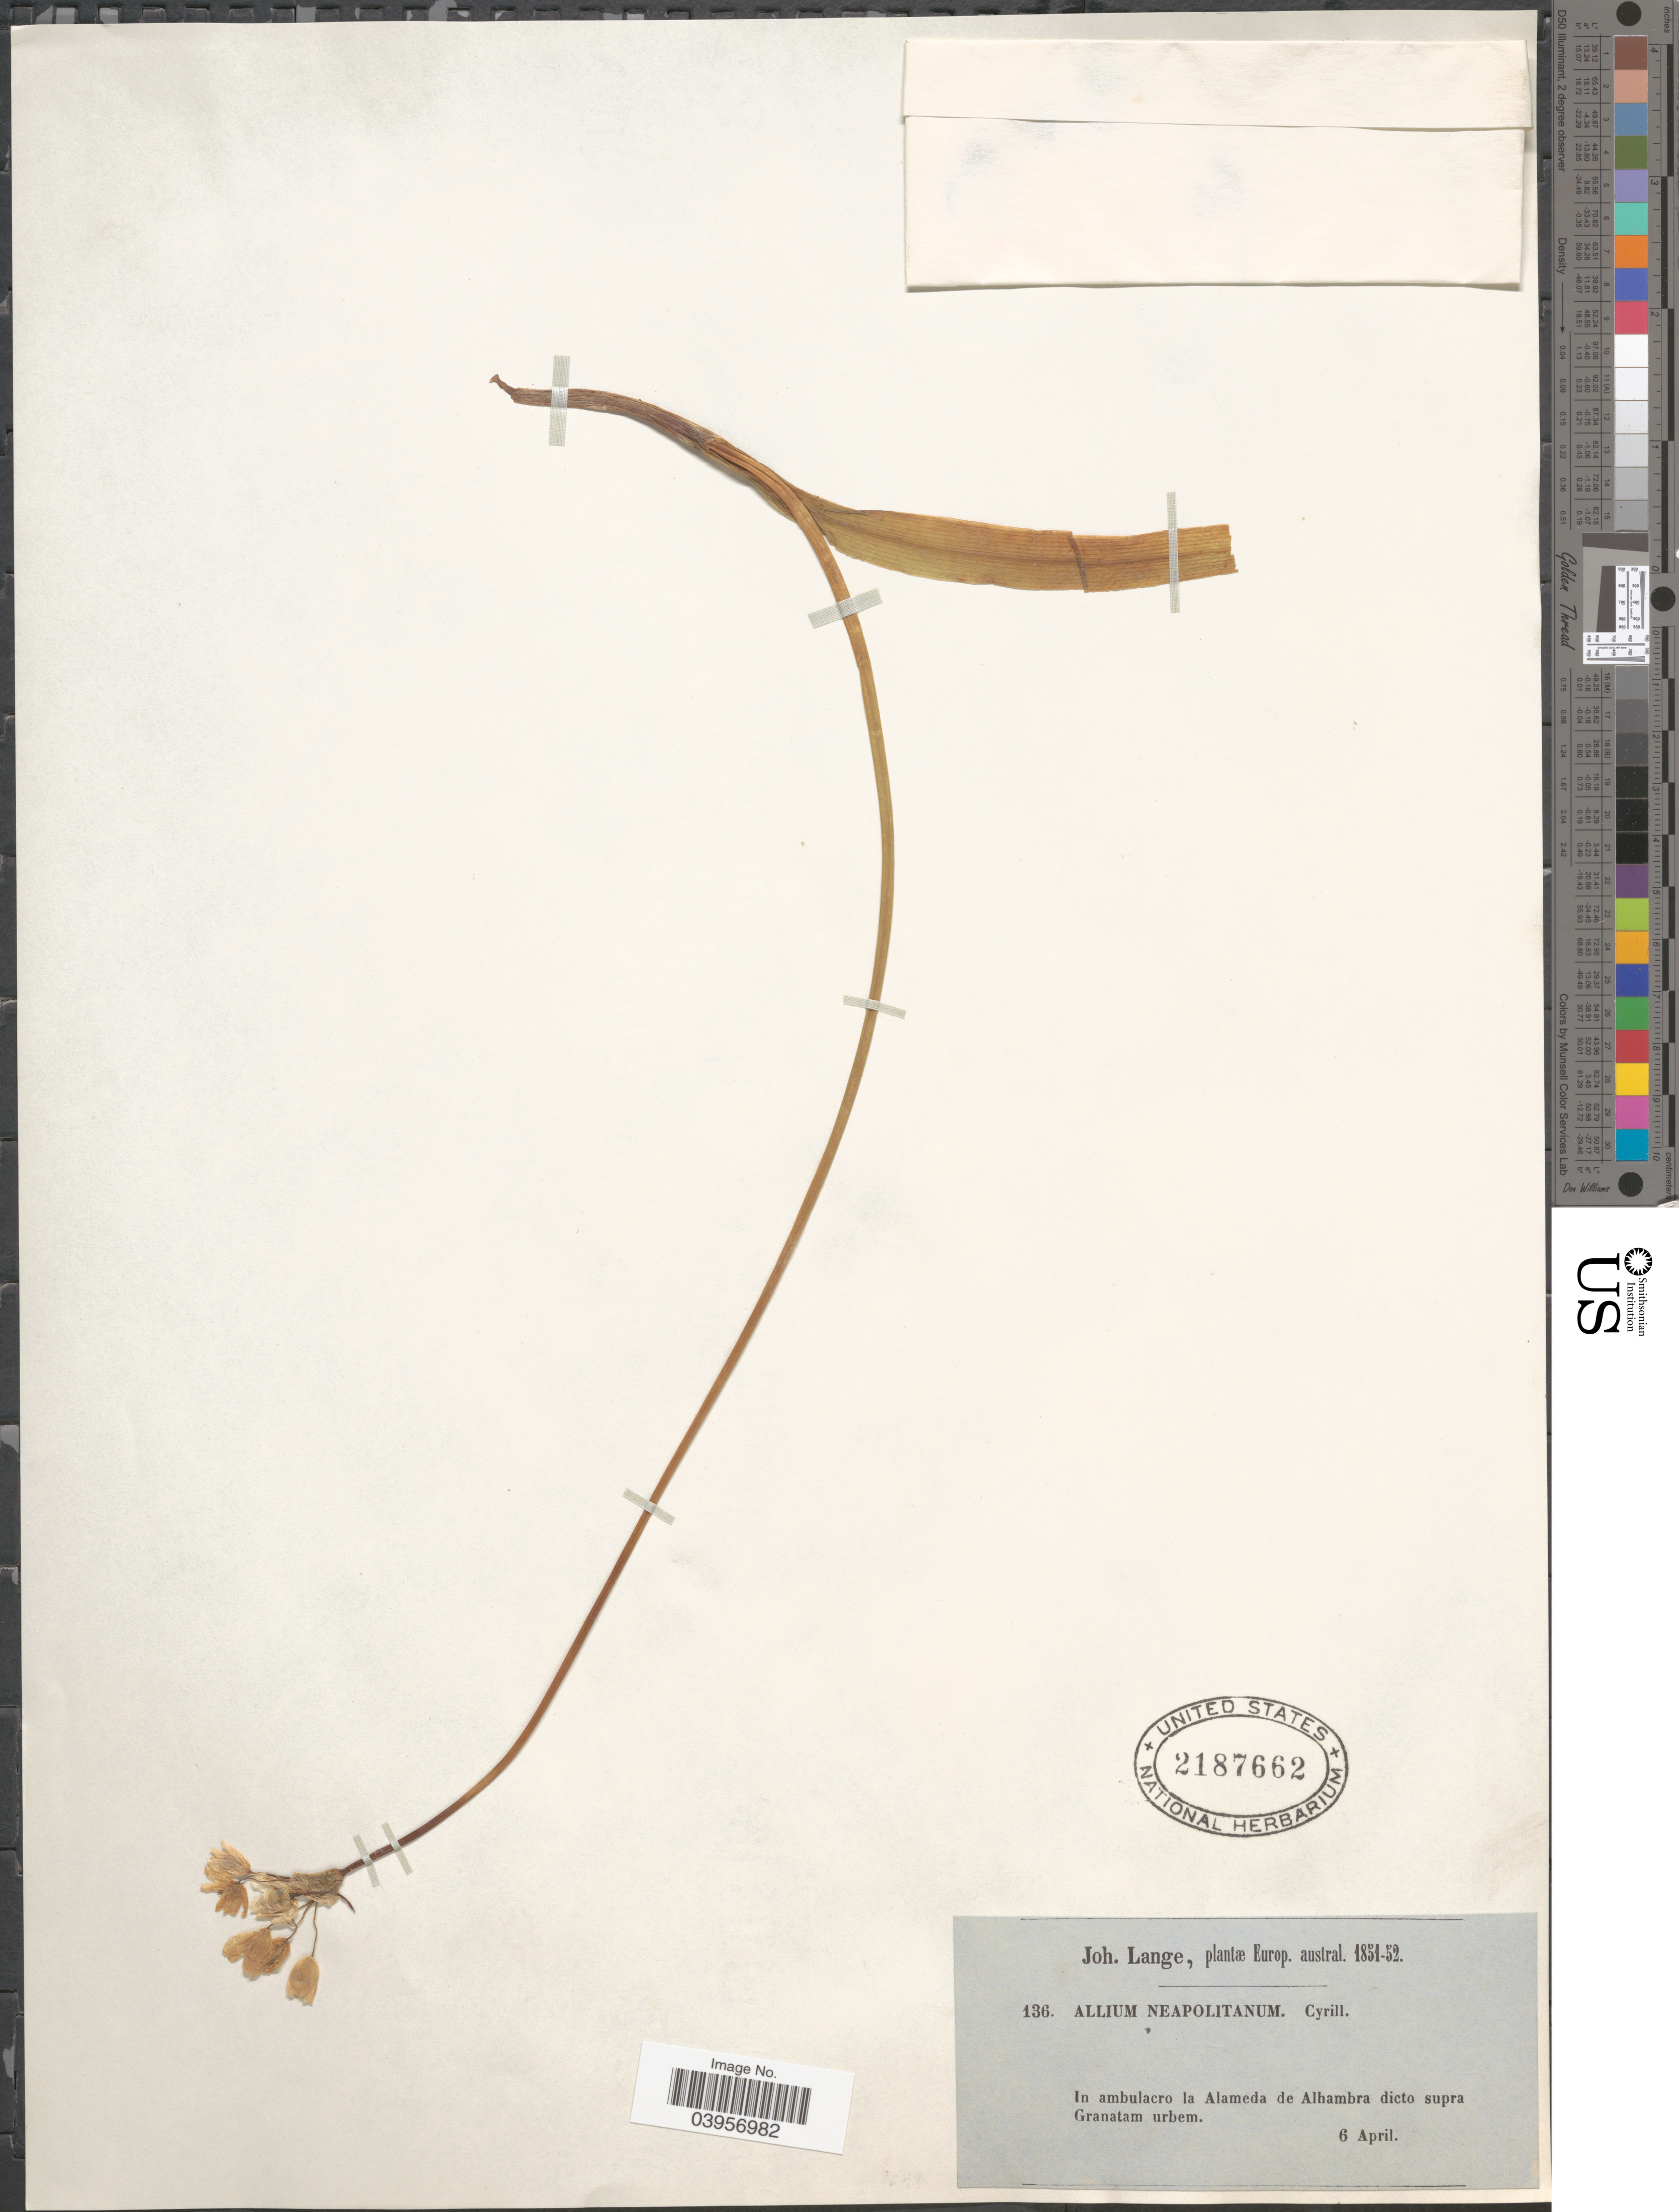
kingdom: Plantae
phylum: Tracheophyta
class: Liliopsida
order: Asparagales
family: Amaryllidaceae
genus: Allium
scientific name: Allium neapolitanum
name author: Cirillo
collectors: J. M. C. Lange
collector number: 136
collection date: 1851-04-06/1852-04-06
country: Spain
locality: Europ. austral. In ambulacro la Alameda de Alhambra dicto supra Granatam urbem.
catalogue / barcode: US 2187662